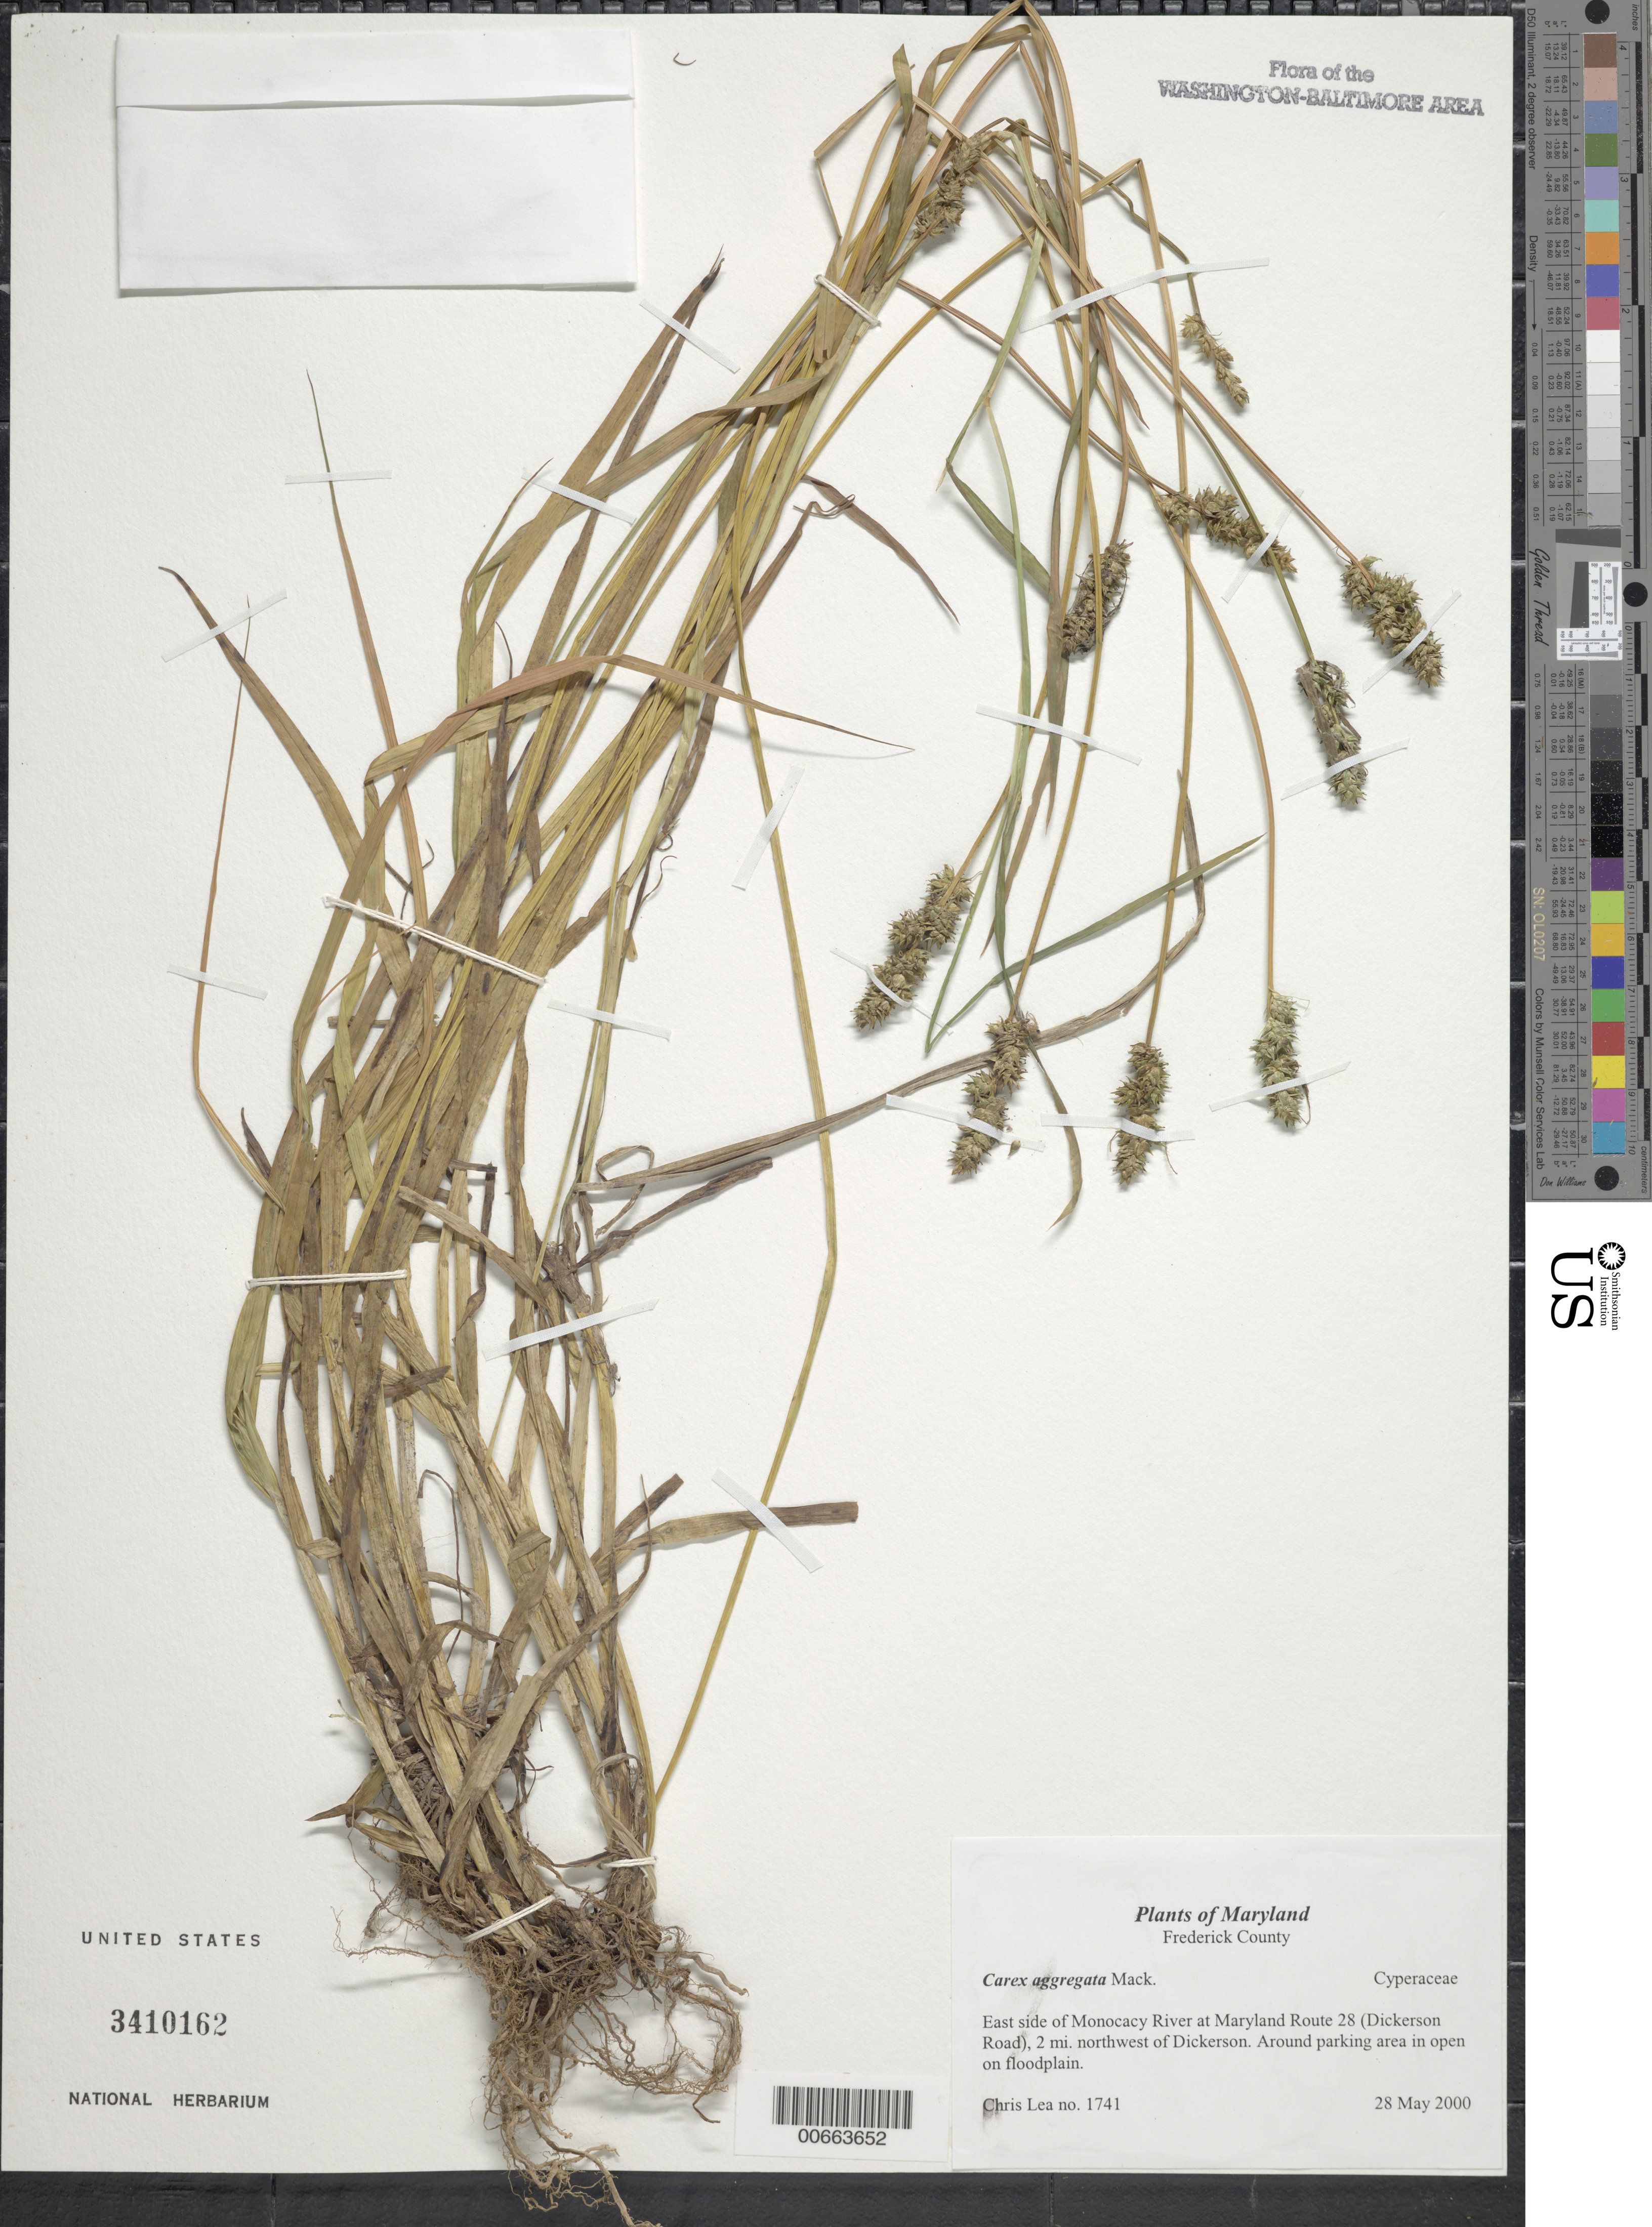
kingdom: Plantae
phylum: Tracheophyta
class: Liliopsida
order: Poales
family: Cyperaceae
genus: Carex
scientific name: Carex aggregata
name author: Mack.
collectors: C. Lea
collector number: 1741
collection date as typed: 28 May 2000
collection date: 2000-05-28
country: United States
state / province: Maryland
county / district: Frederick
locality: East side of Monocacy River at Maryland Route 28 (Dickerson Road), 2 mi. northwest of Dickerson.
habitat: Around parking area in open on floodplain.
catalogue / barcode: US 3410162